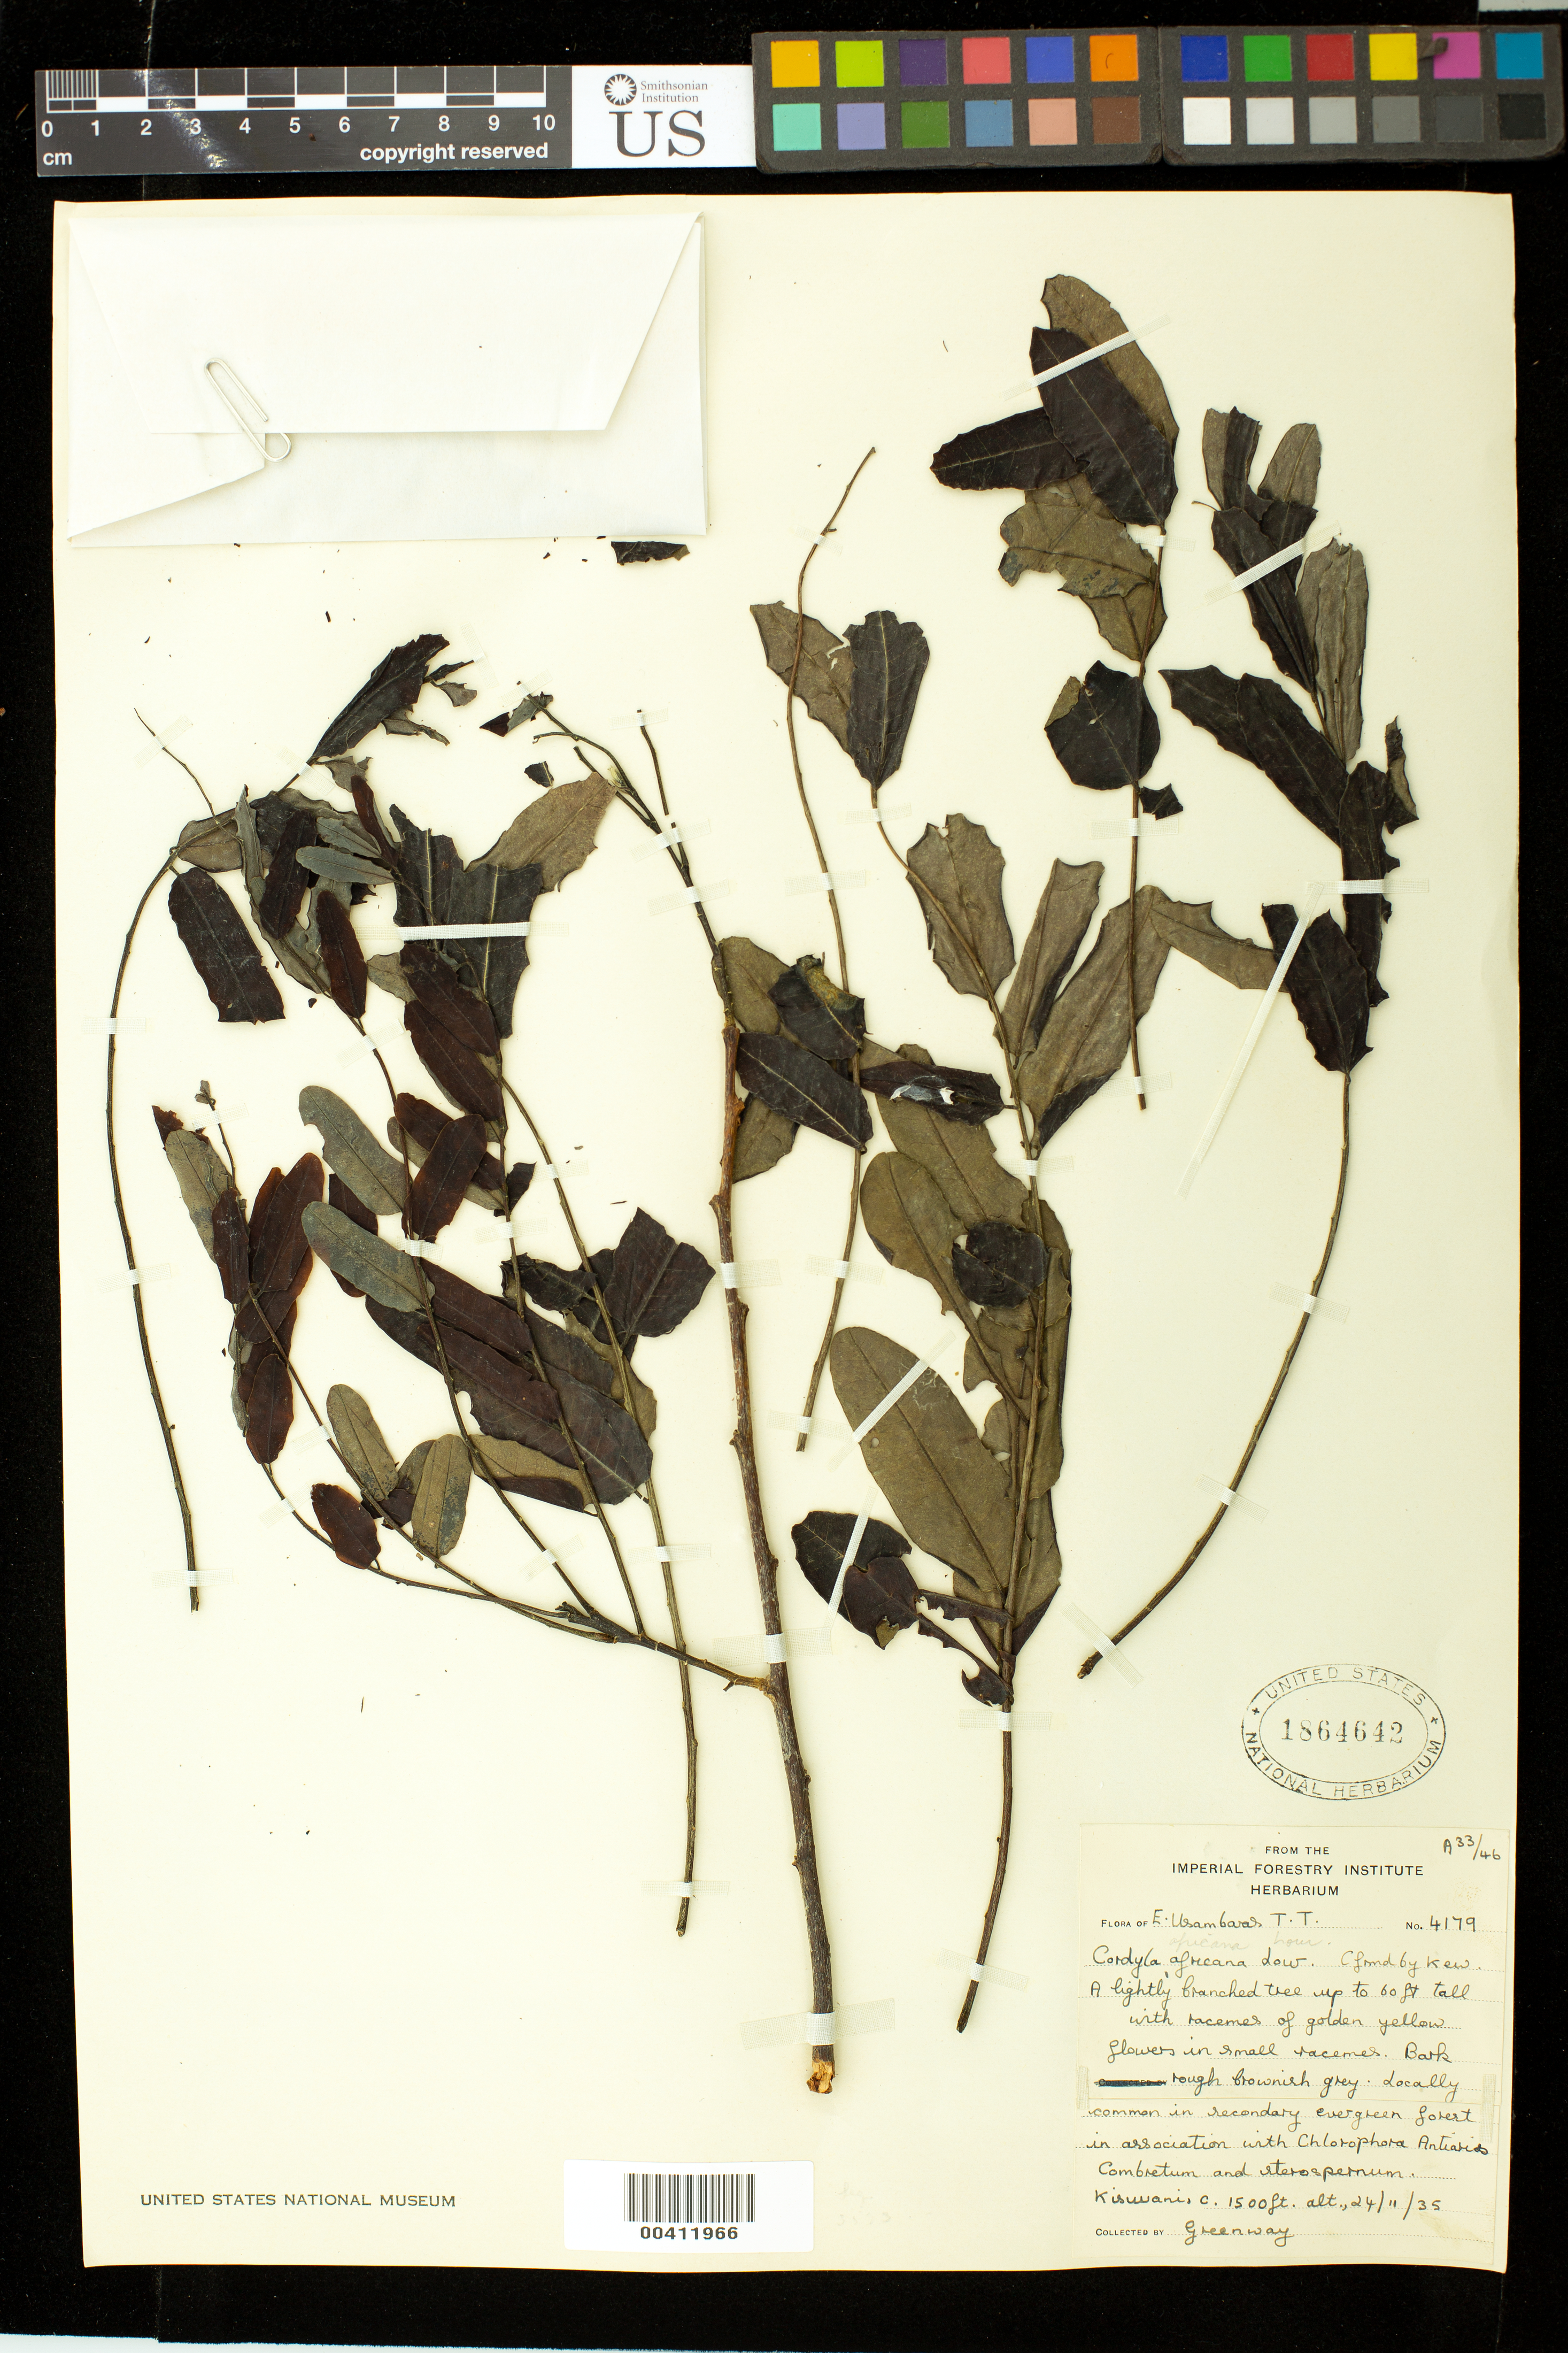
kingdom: Plantae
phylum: Tracheophyta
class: Magnoliopsida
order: Fabales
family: Fabaceae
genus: Cordyla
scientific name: Cordyla africana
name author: Lour.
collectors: P. J. Greenway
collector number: A33/46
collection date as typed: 24 Nov 1935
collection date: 1935-11-24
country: Tanzania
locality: Kiswari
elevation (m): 457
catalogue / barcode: US 1864642